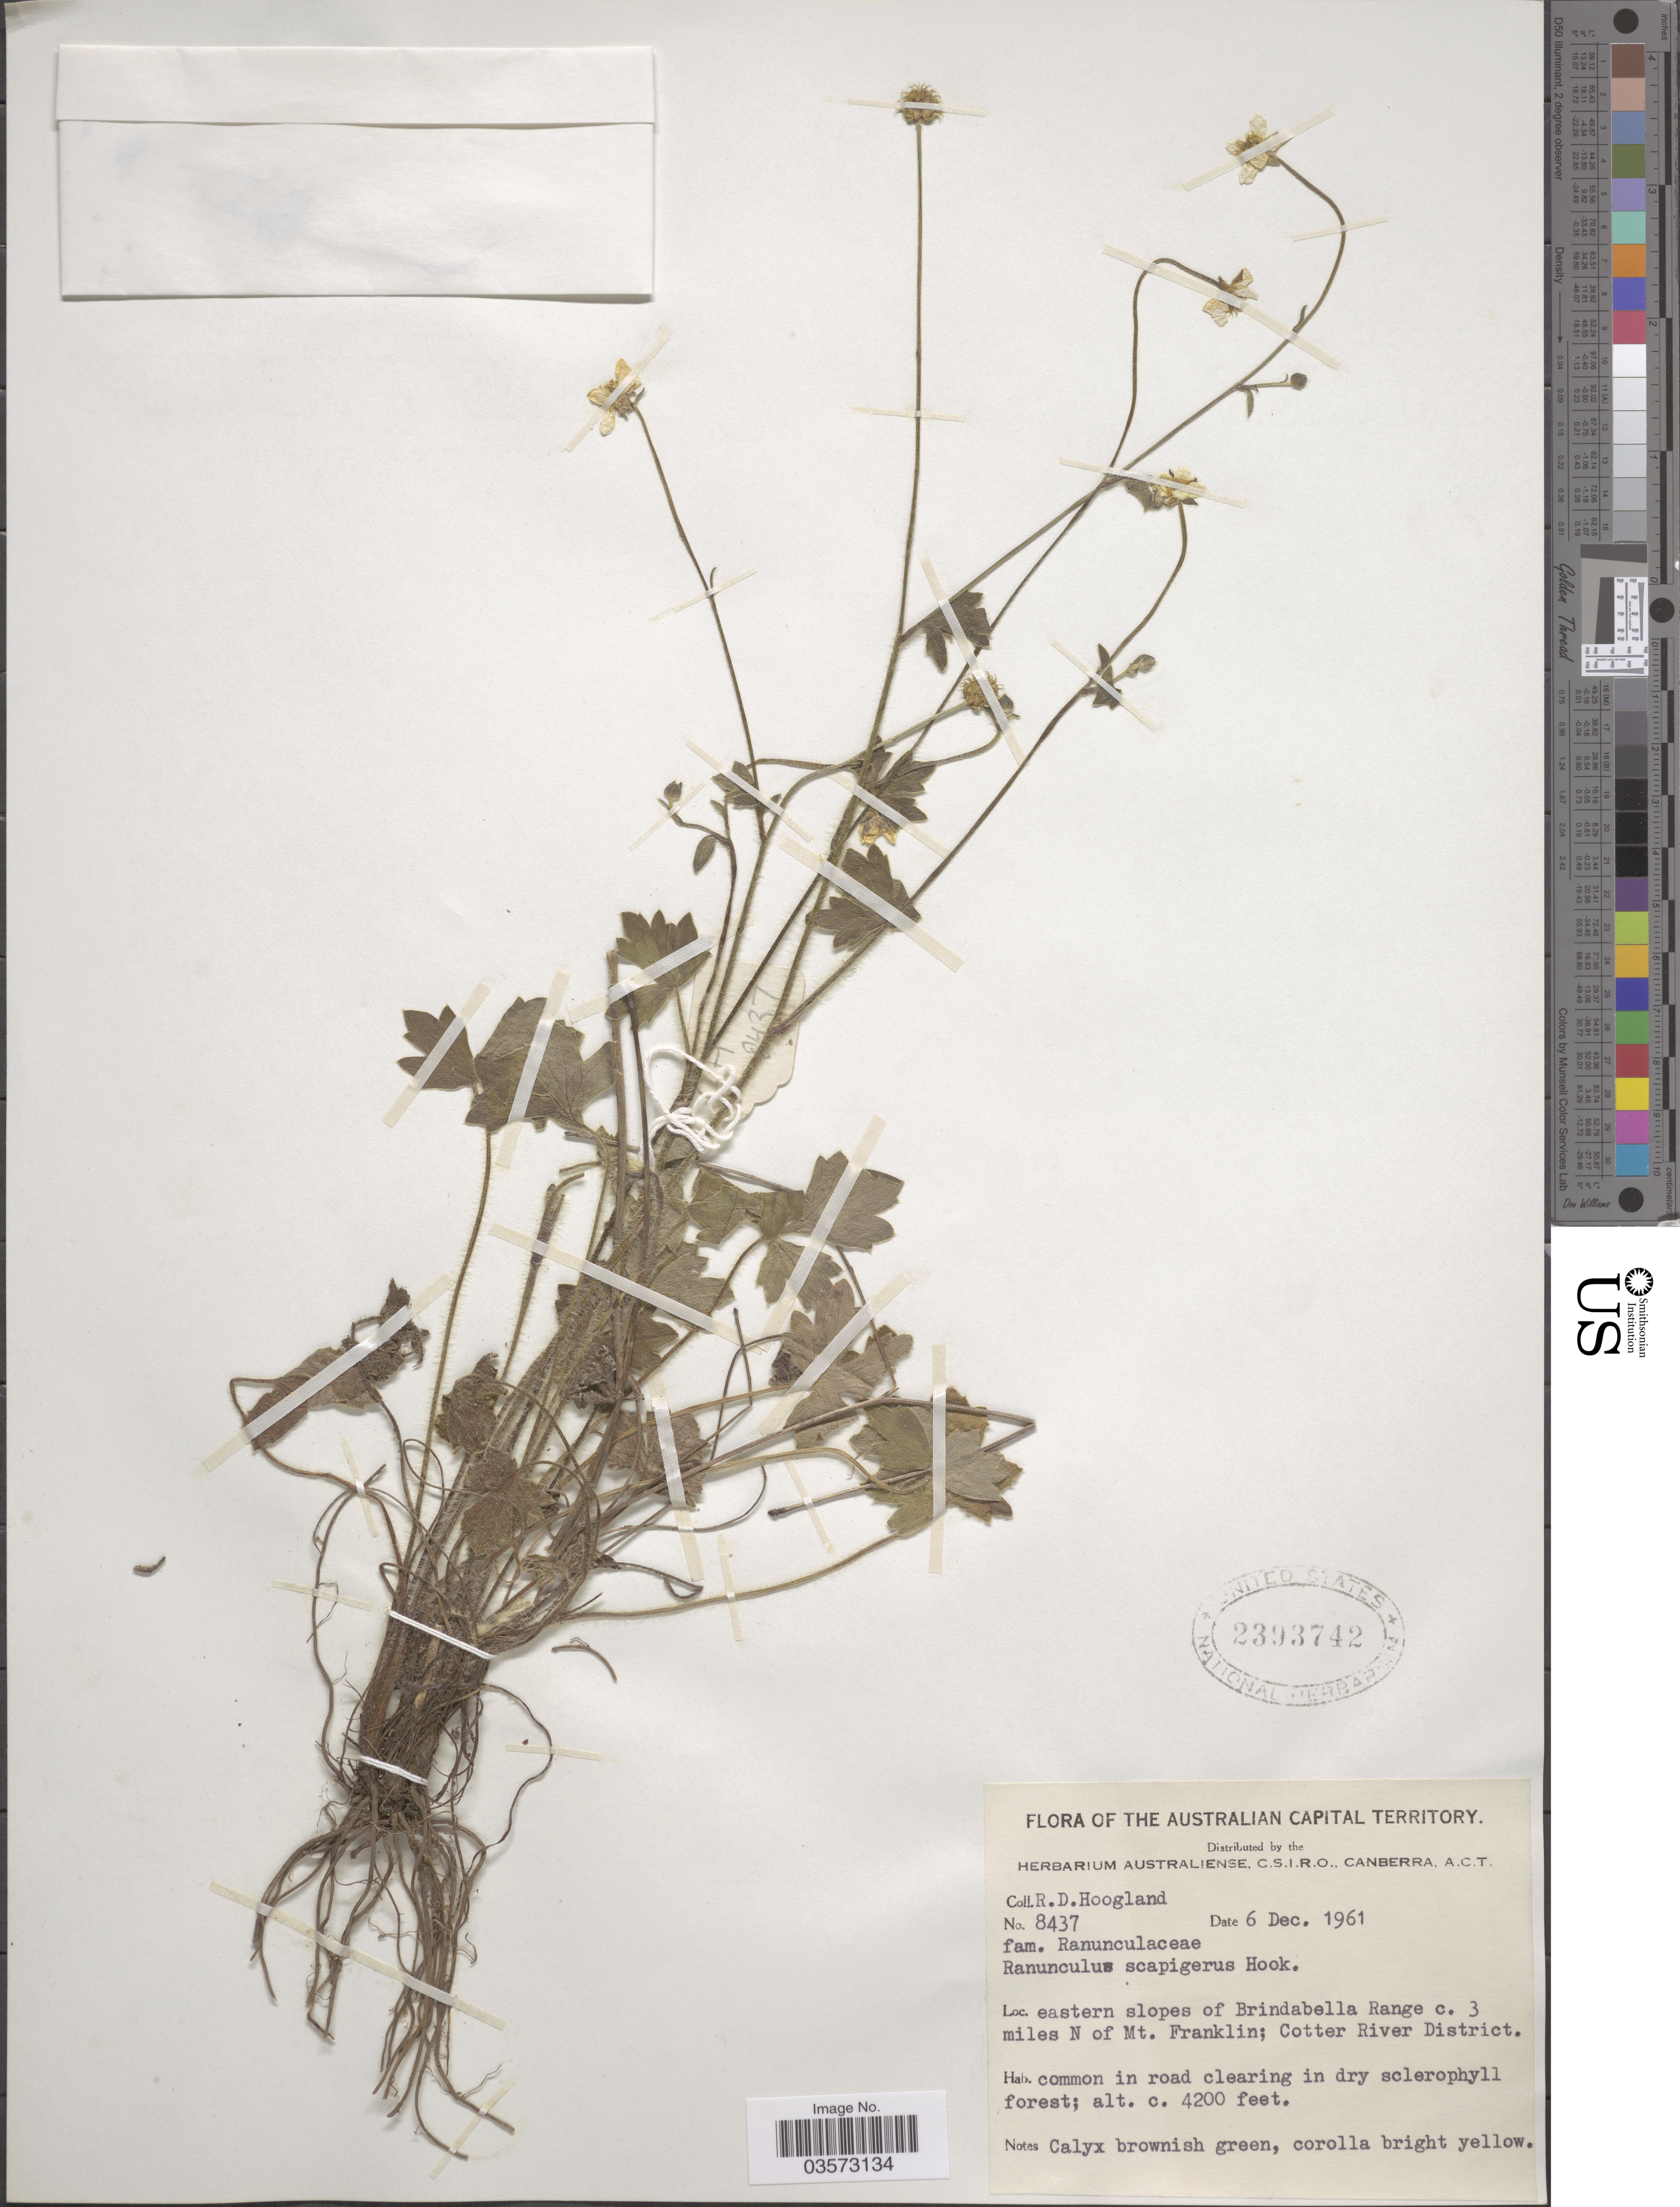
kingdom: Plantae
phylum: Tracheophyta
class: Magnoliopsida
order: Ranunculales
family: Ranunculaceae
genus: Ranunculus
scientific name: Ranunculus scapigerus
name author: Hook.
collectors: R. D. Hoogland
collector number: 8437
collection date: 1961-12-06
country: Australia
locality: The Australian Capital Territory. Eastern slopes of Brindabella Range c. 3 miles N of Mt. Franklin; Cotter River District.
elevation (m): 1280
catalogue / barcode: US 2393742